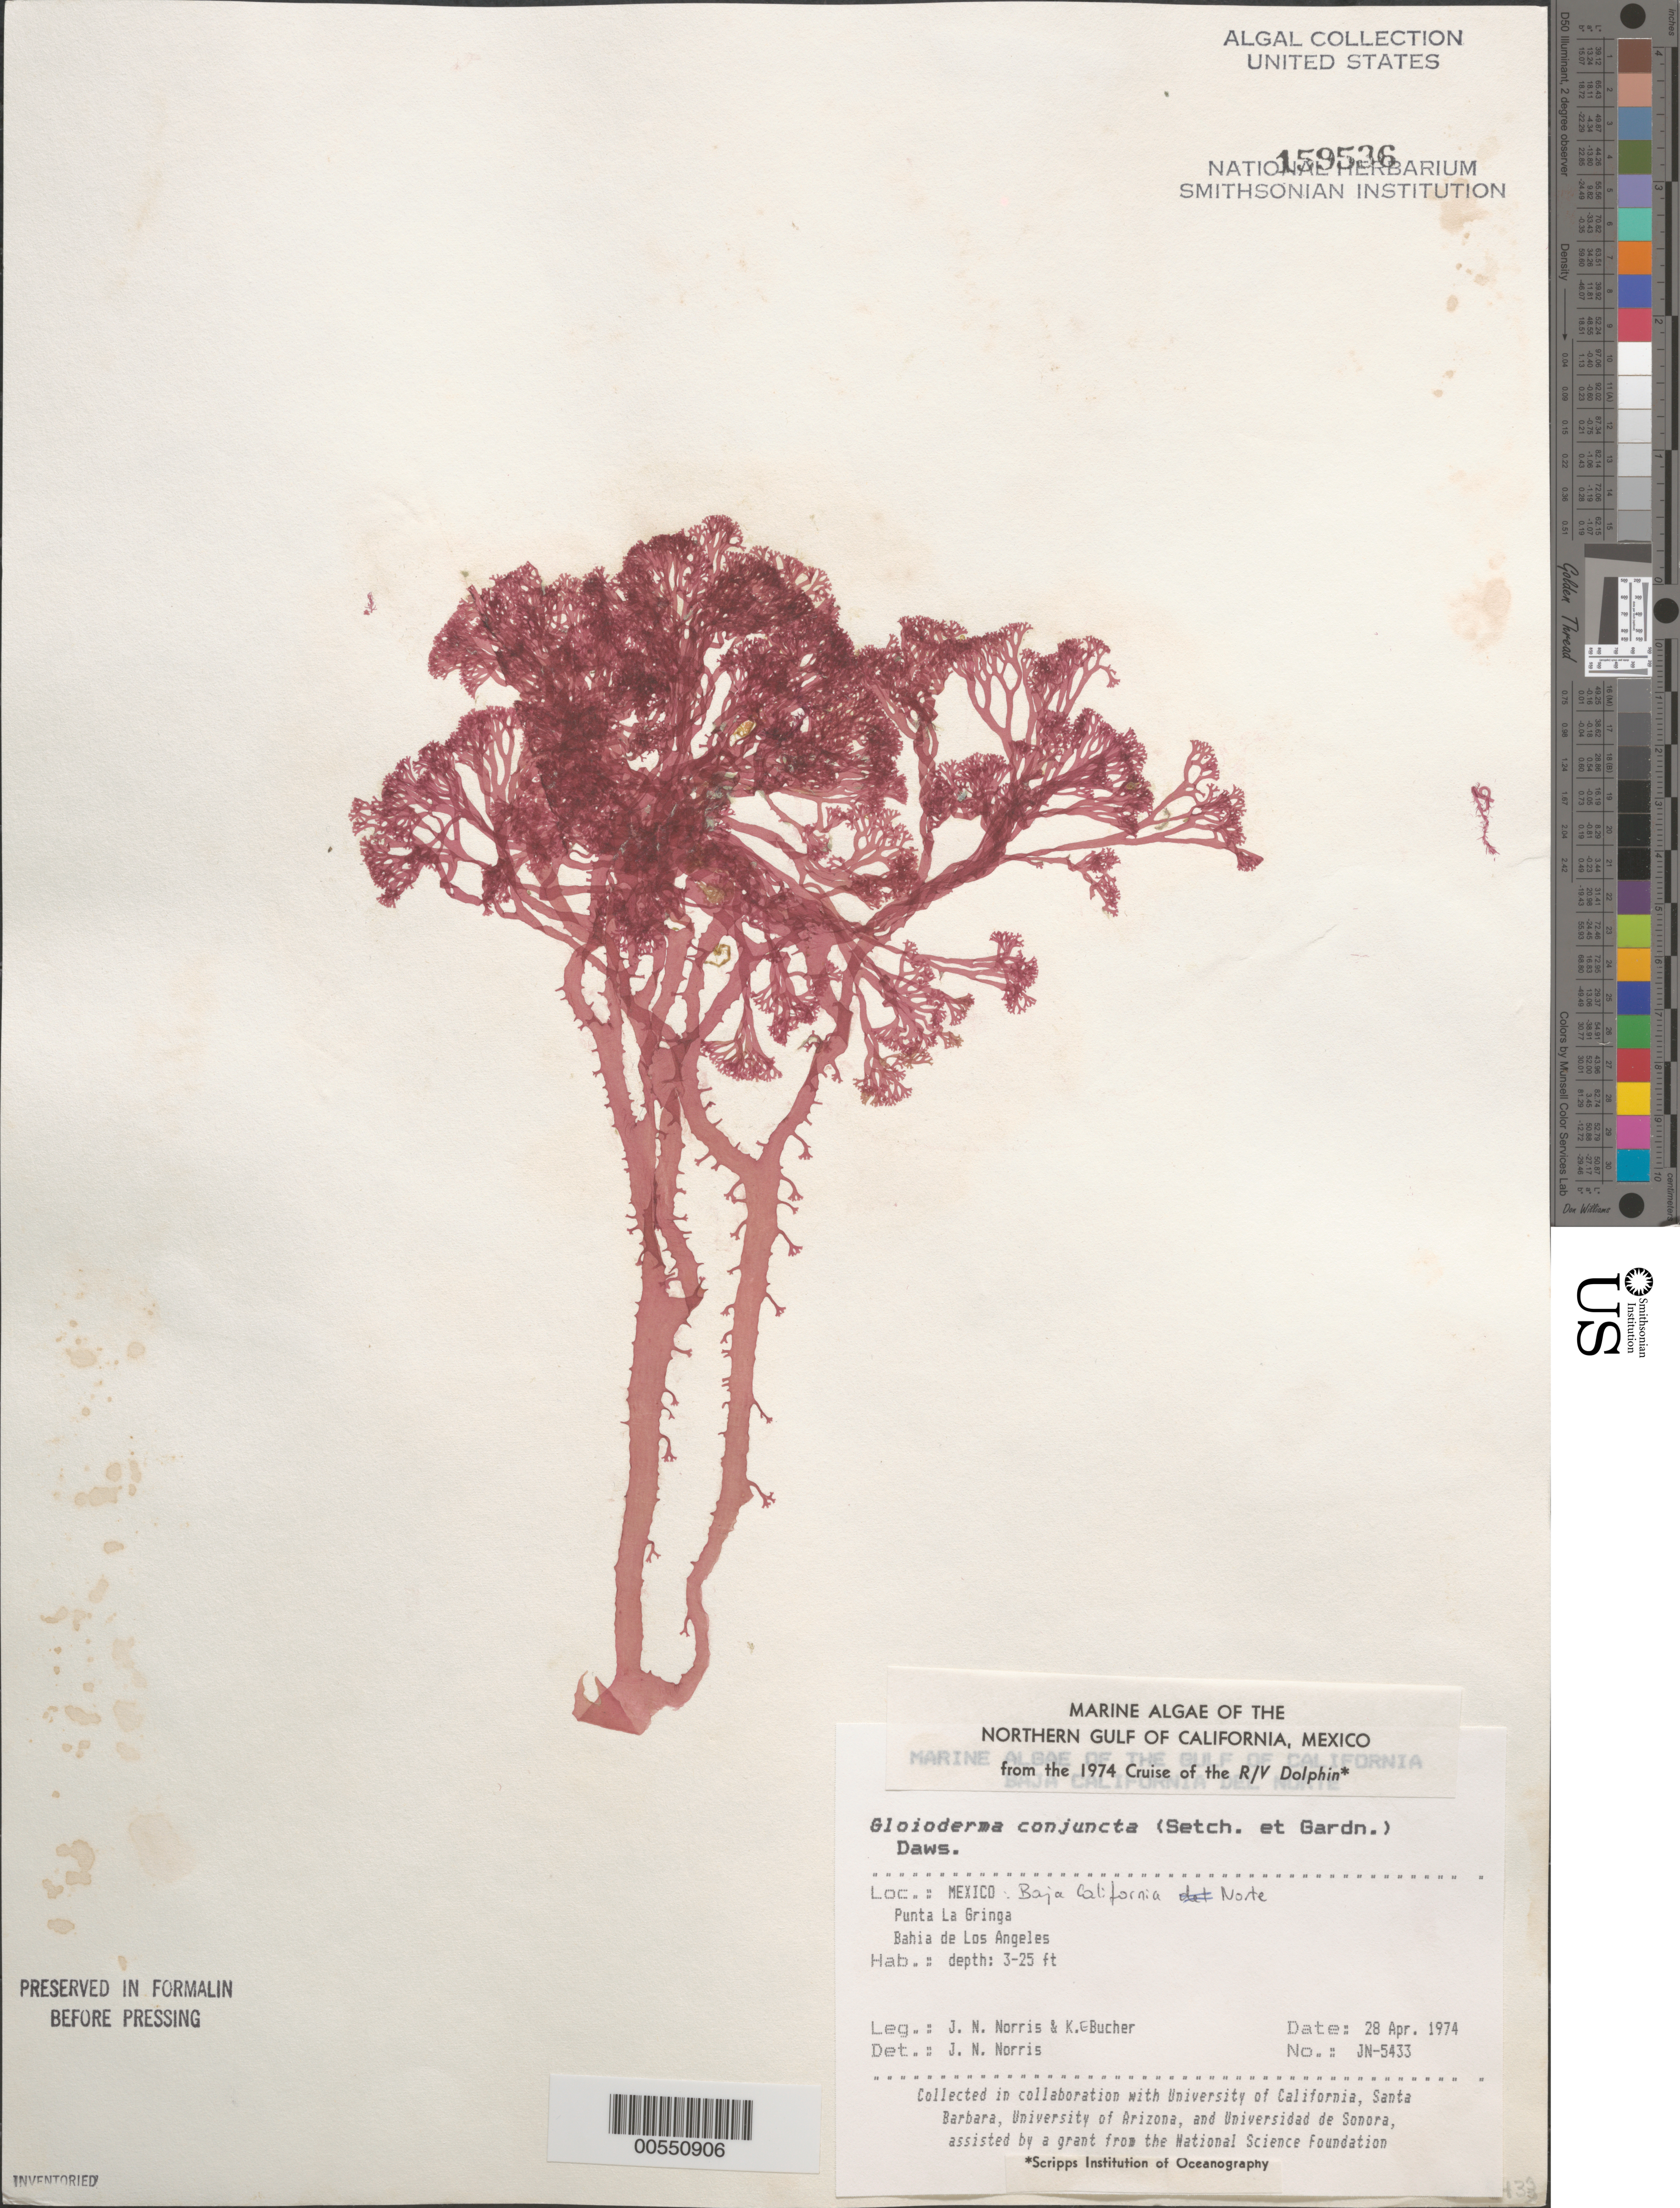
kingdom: Plantae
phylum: Rhodophyta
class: Florideophyceae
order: Rhodymeniales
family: Faucheaceae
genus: Gloioderma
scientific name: Gloioderma conjuncta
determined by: Norris, James N.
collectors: J. N. Norris & K. E. Bucher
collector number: JN-5433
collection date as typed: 28 Apr 1974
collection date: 1974-04-28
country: Mexico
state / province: Baja California Norte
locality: Punta La Gringa, Bahia de los Angeles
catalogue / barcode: US 159536